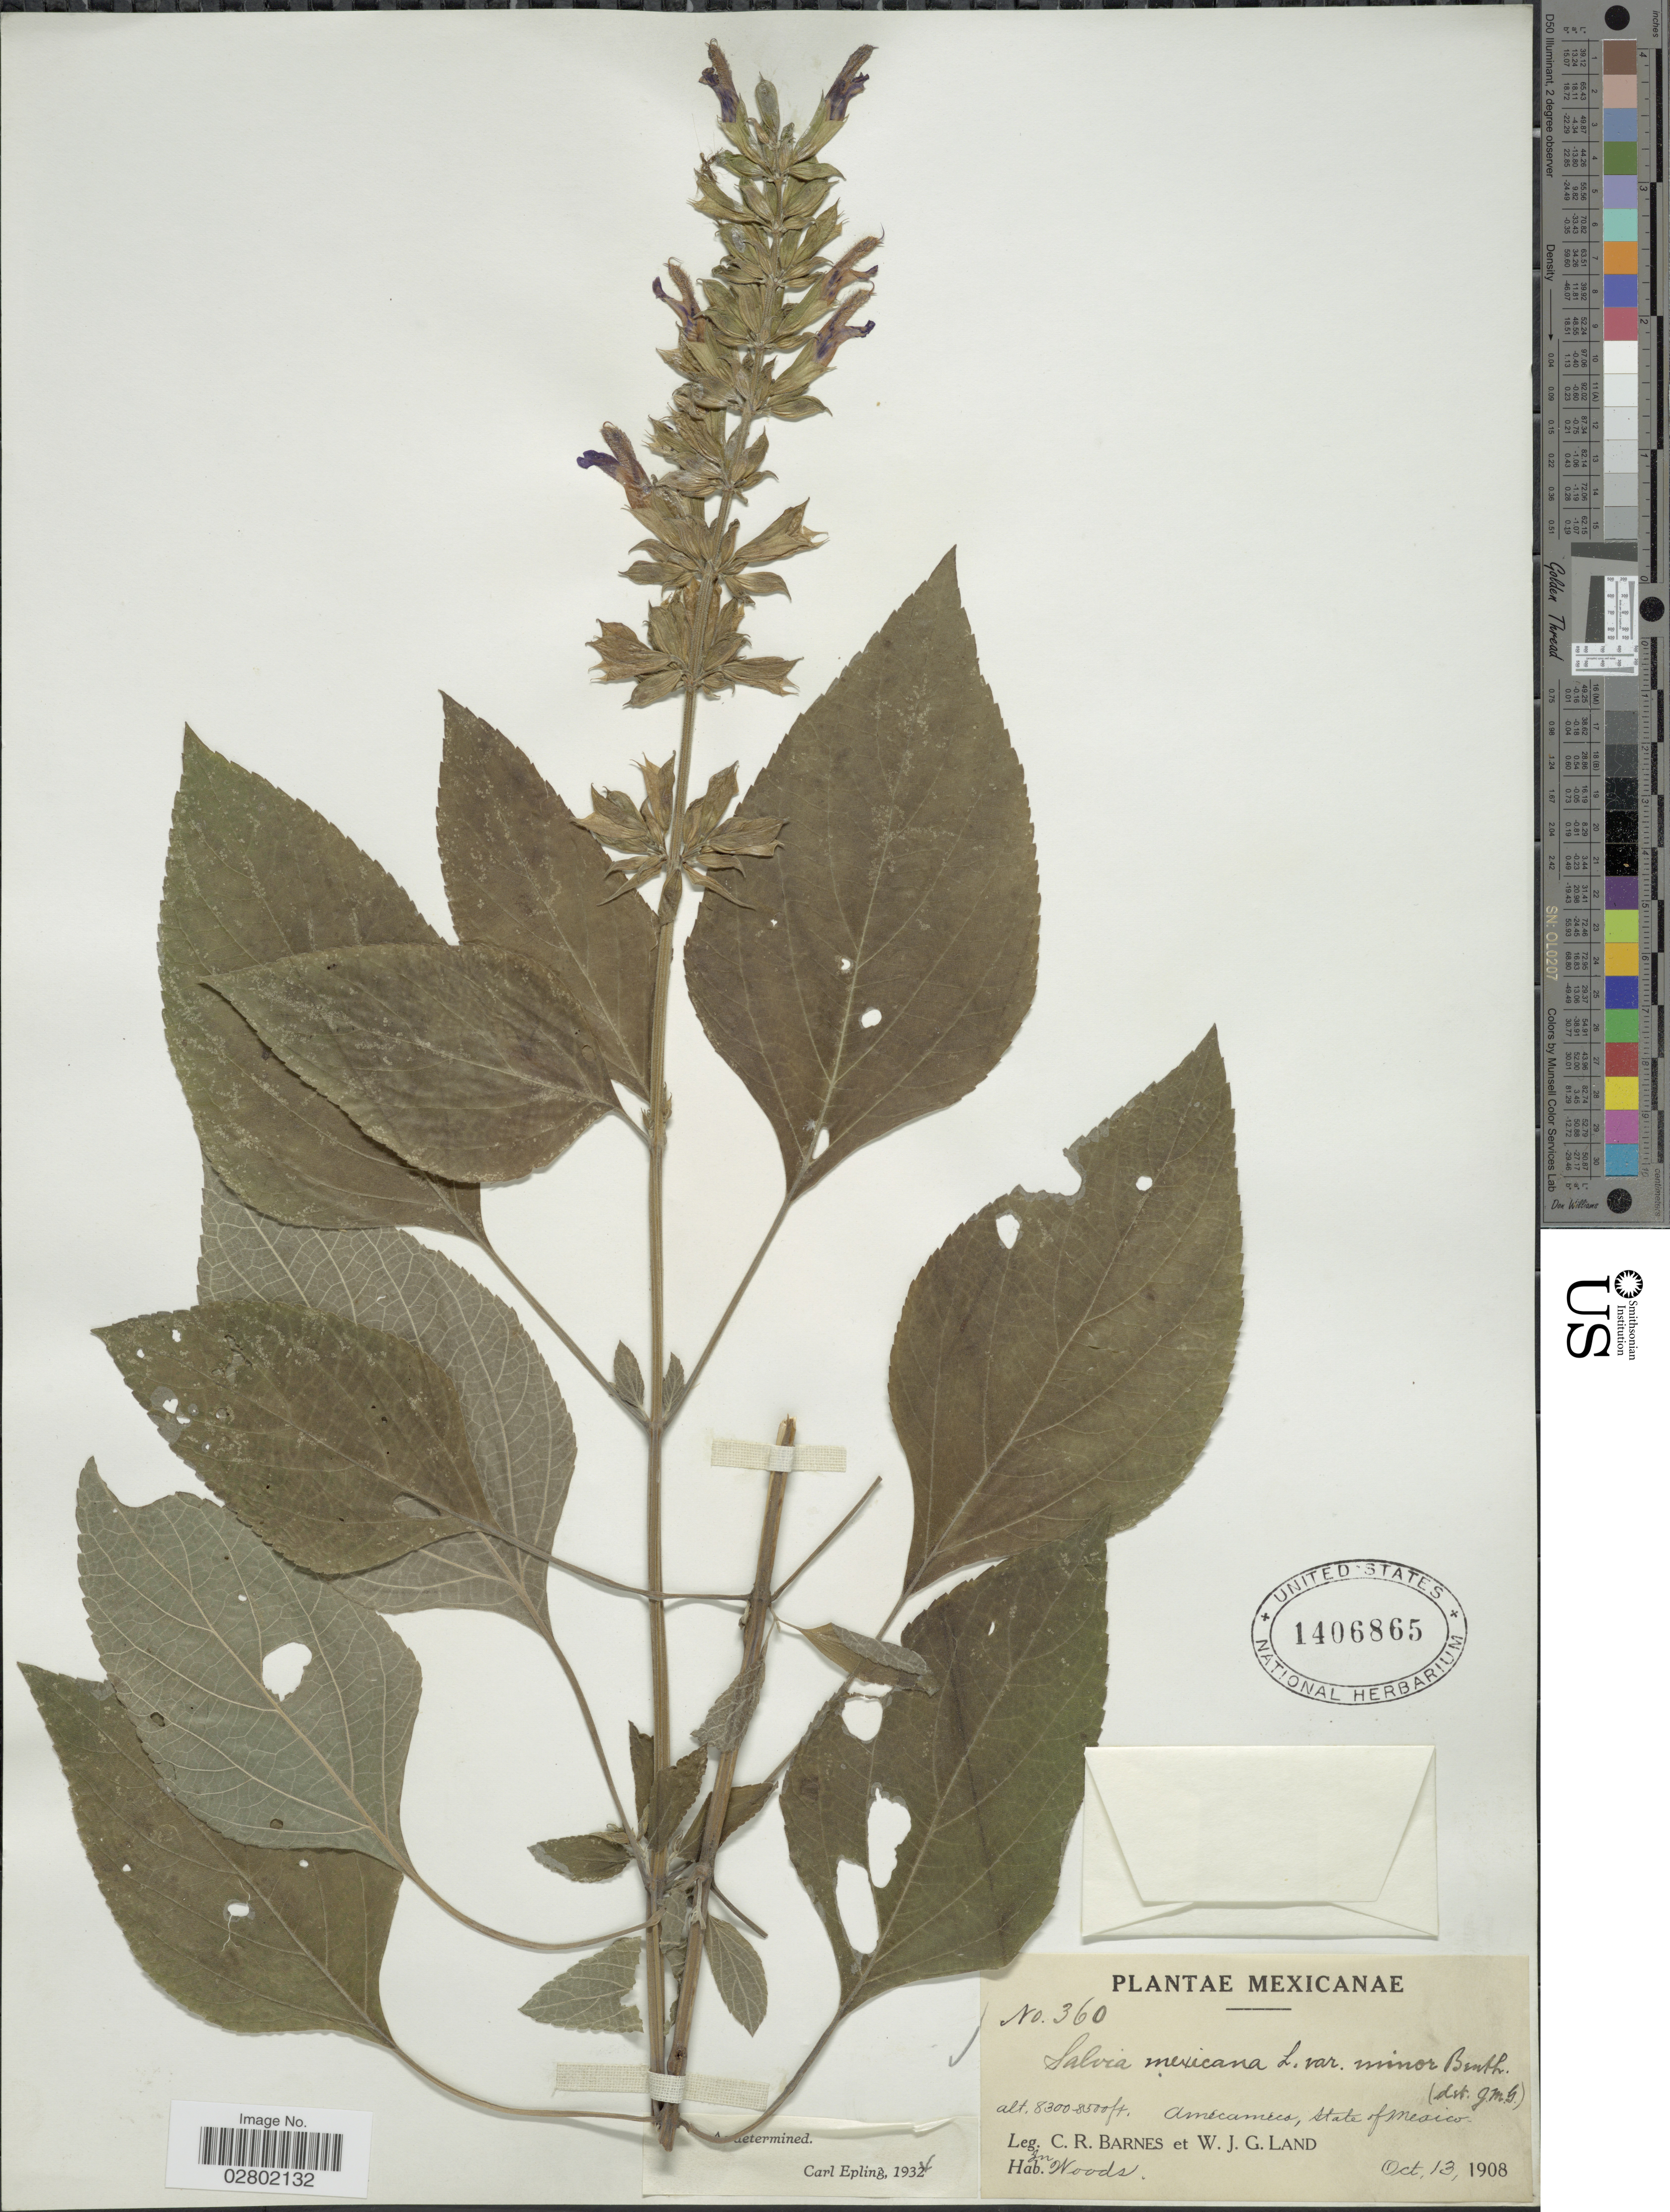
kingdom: Plantae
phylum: Tracheophyta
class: Magnoliopsida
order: Lamiales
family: Lamiaceae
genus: Salvia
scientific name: Salvia mexicana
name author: L.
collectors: C. R. Barnes & W. J. G. Land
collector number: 360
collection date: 1908-10-13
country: Mexico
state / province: México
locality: Amécaméca.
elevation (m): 2530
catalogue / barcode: US 1406865